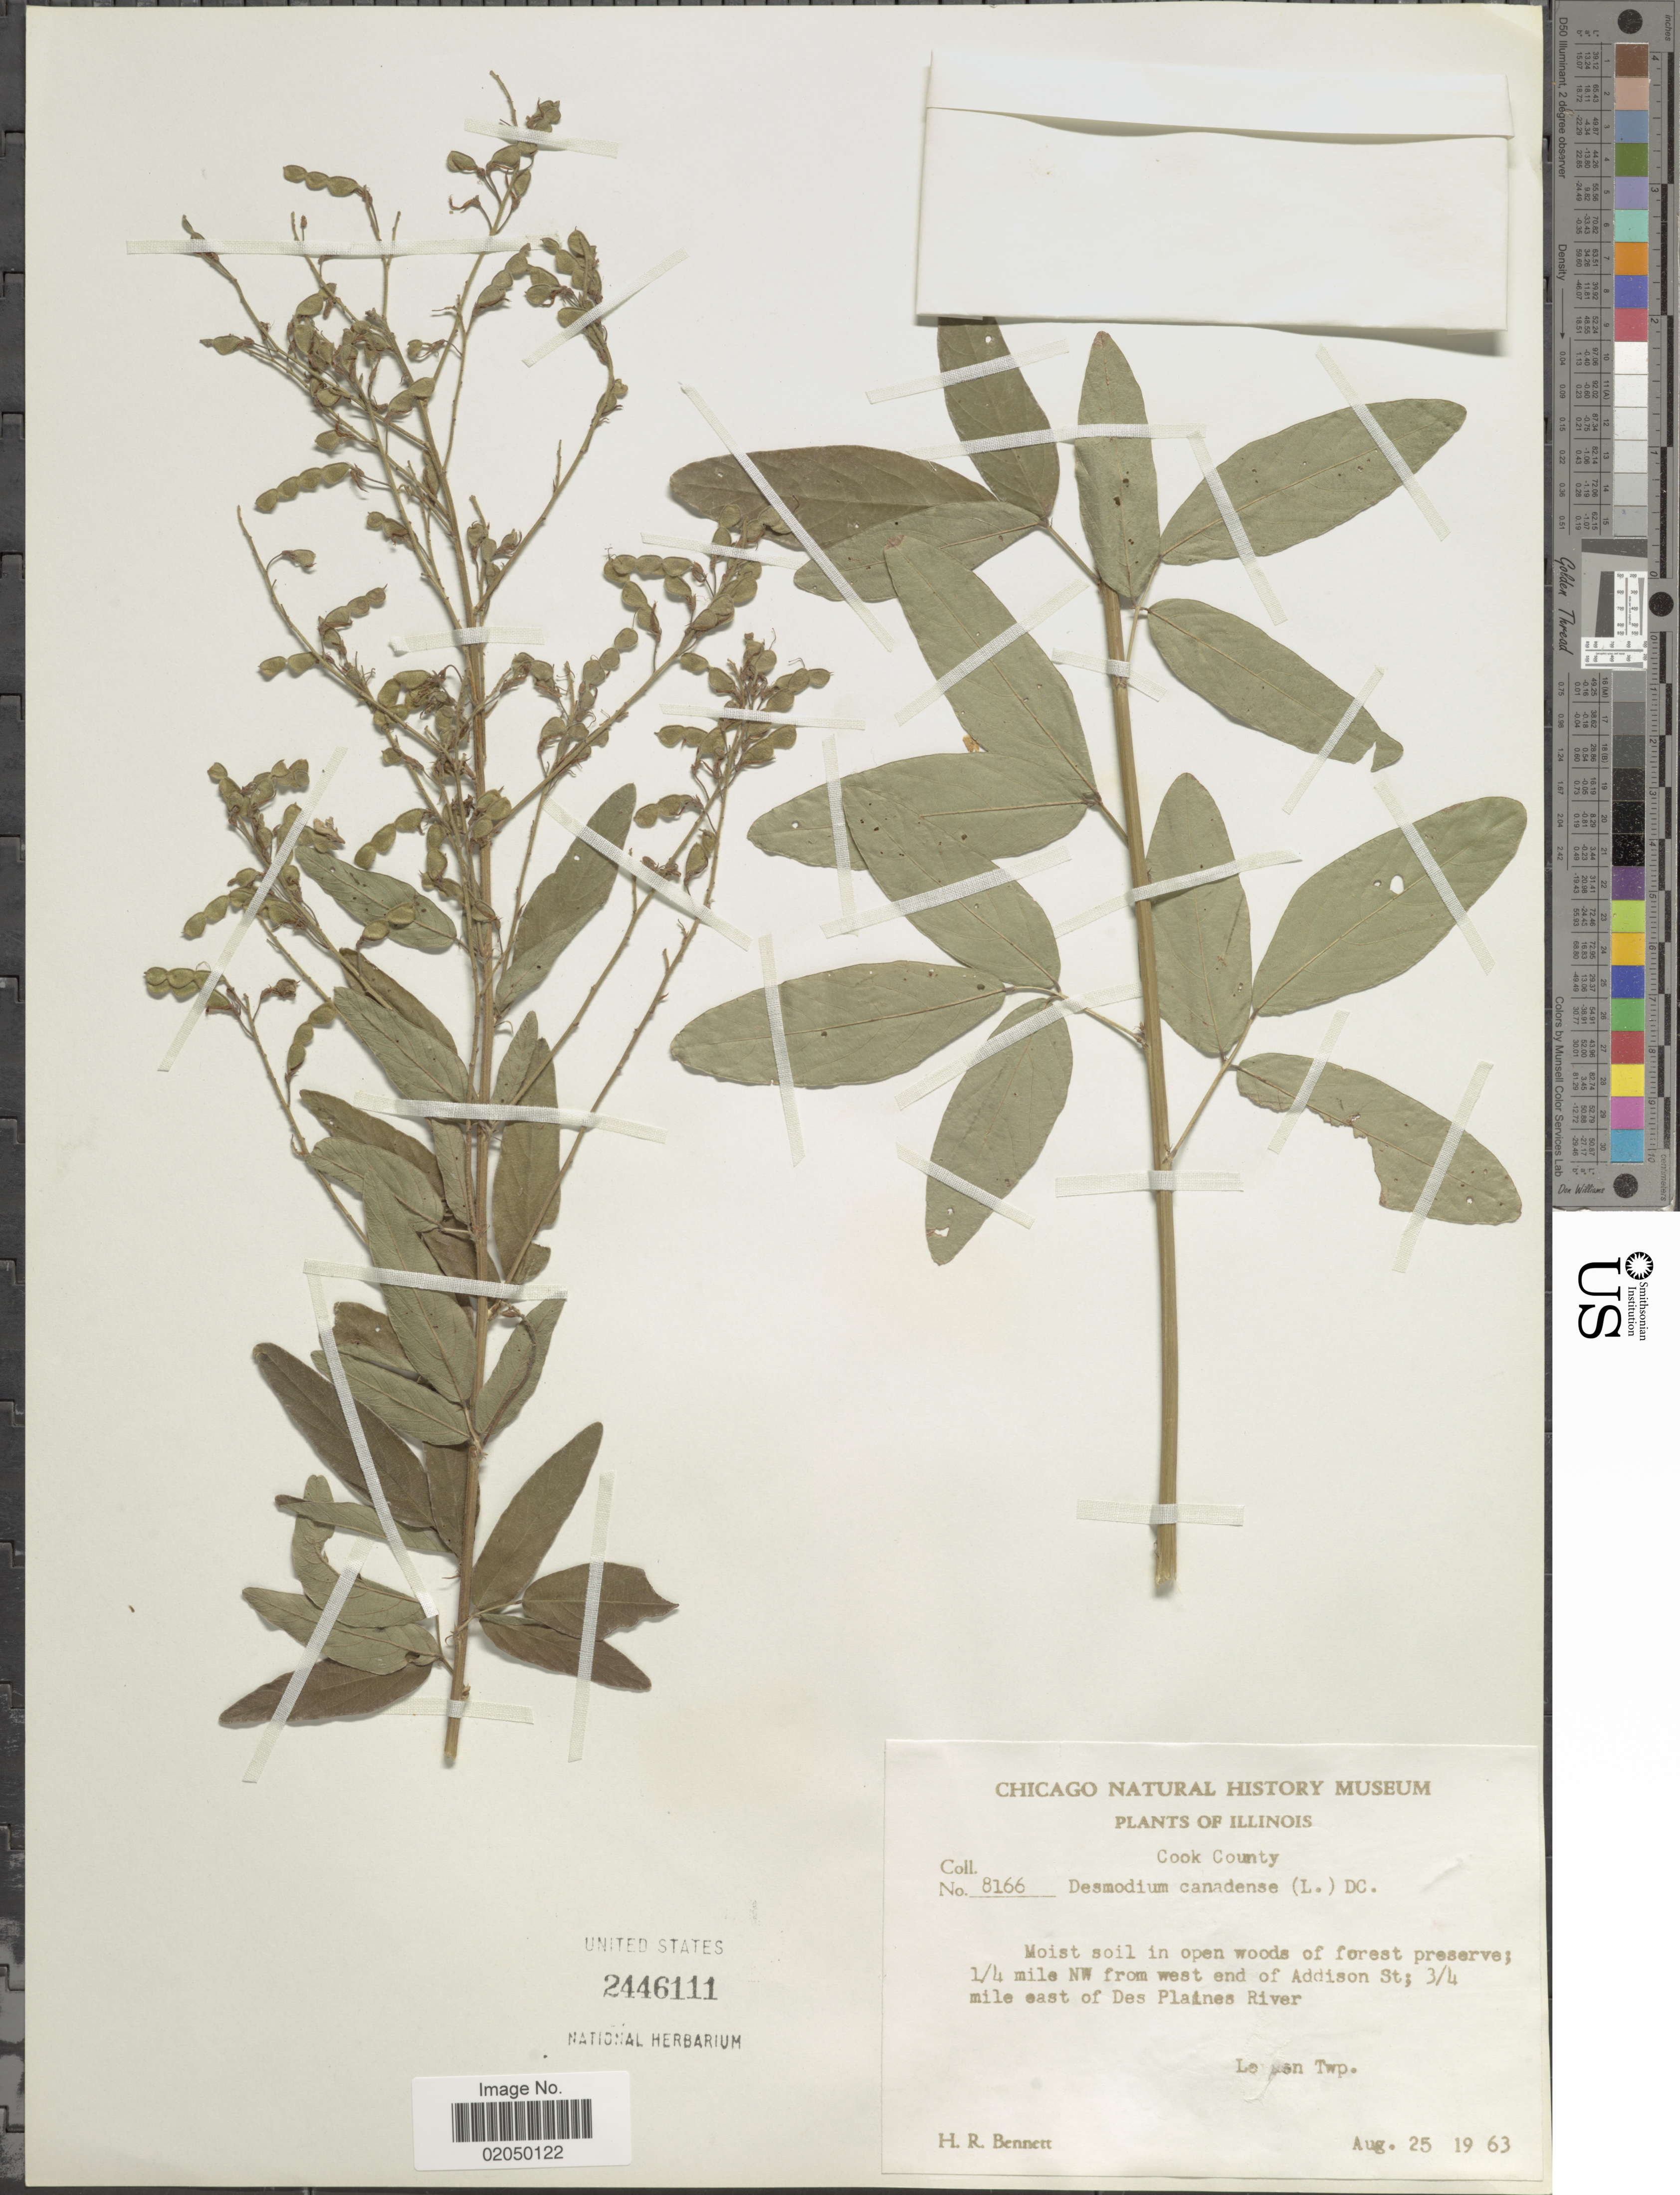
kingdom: Plantae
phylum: Tracheophyta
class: Magnoliopsida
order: Fabales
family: Fabaceae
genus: Desmodium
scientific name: Desmodium canadense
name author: (L.) DC.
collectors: H. R. Bennett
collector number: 8166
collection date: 1963-08-25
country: United States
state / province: Illinois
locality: Cook County. 1/4 mile NW from west end of Addison St; 3/4 mile east of Des Platnes River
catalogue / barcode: US 2446111